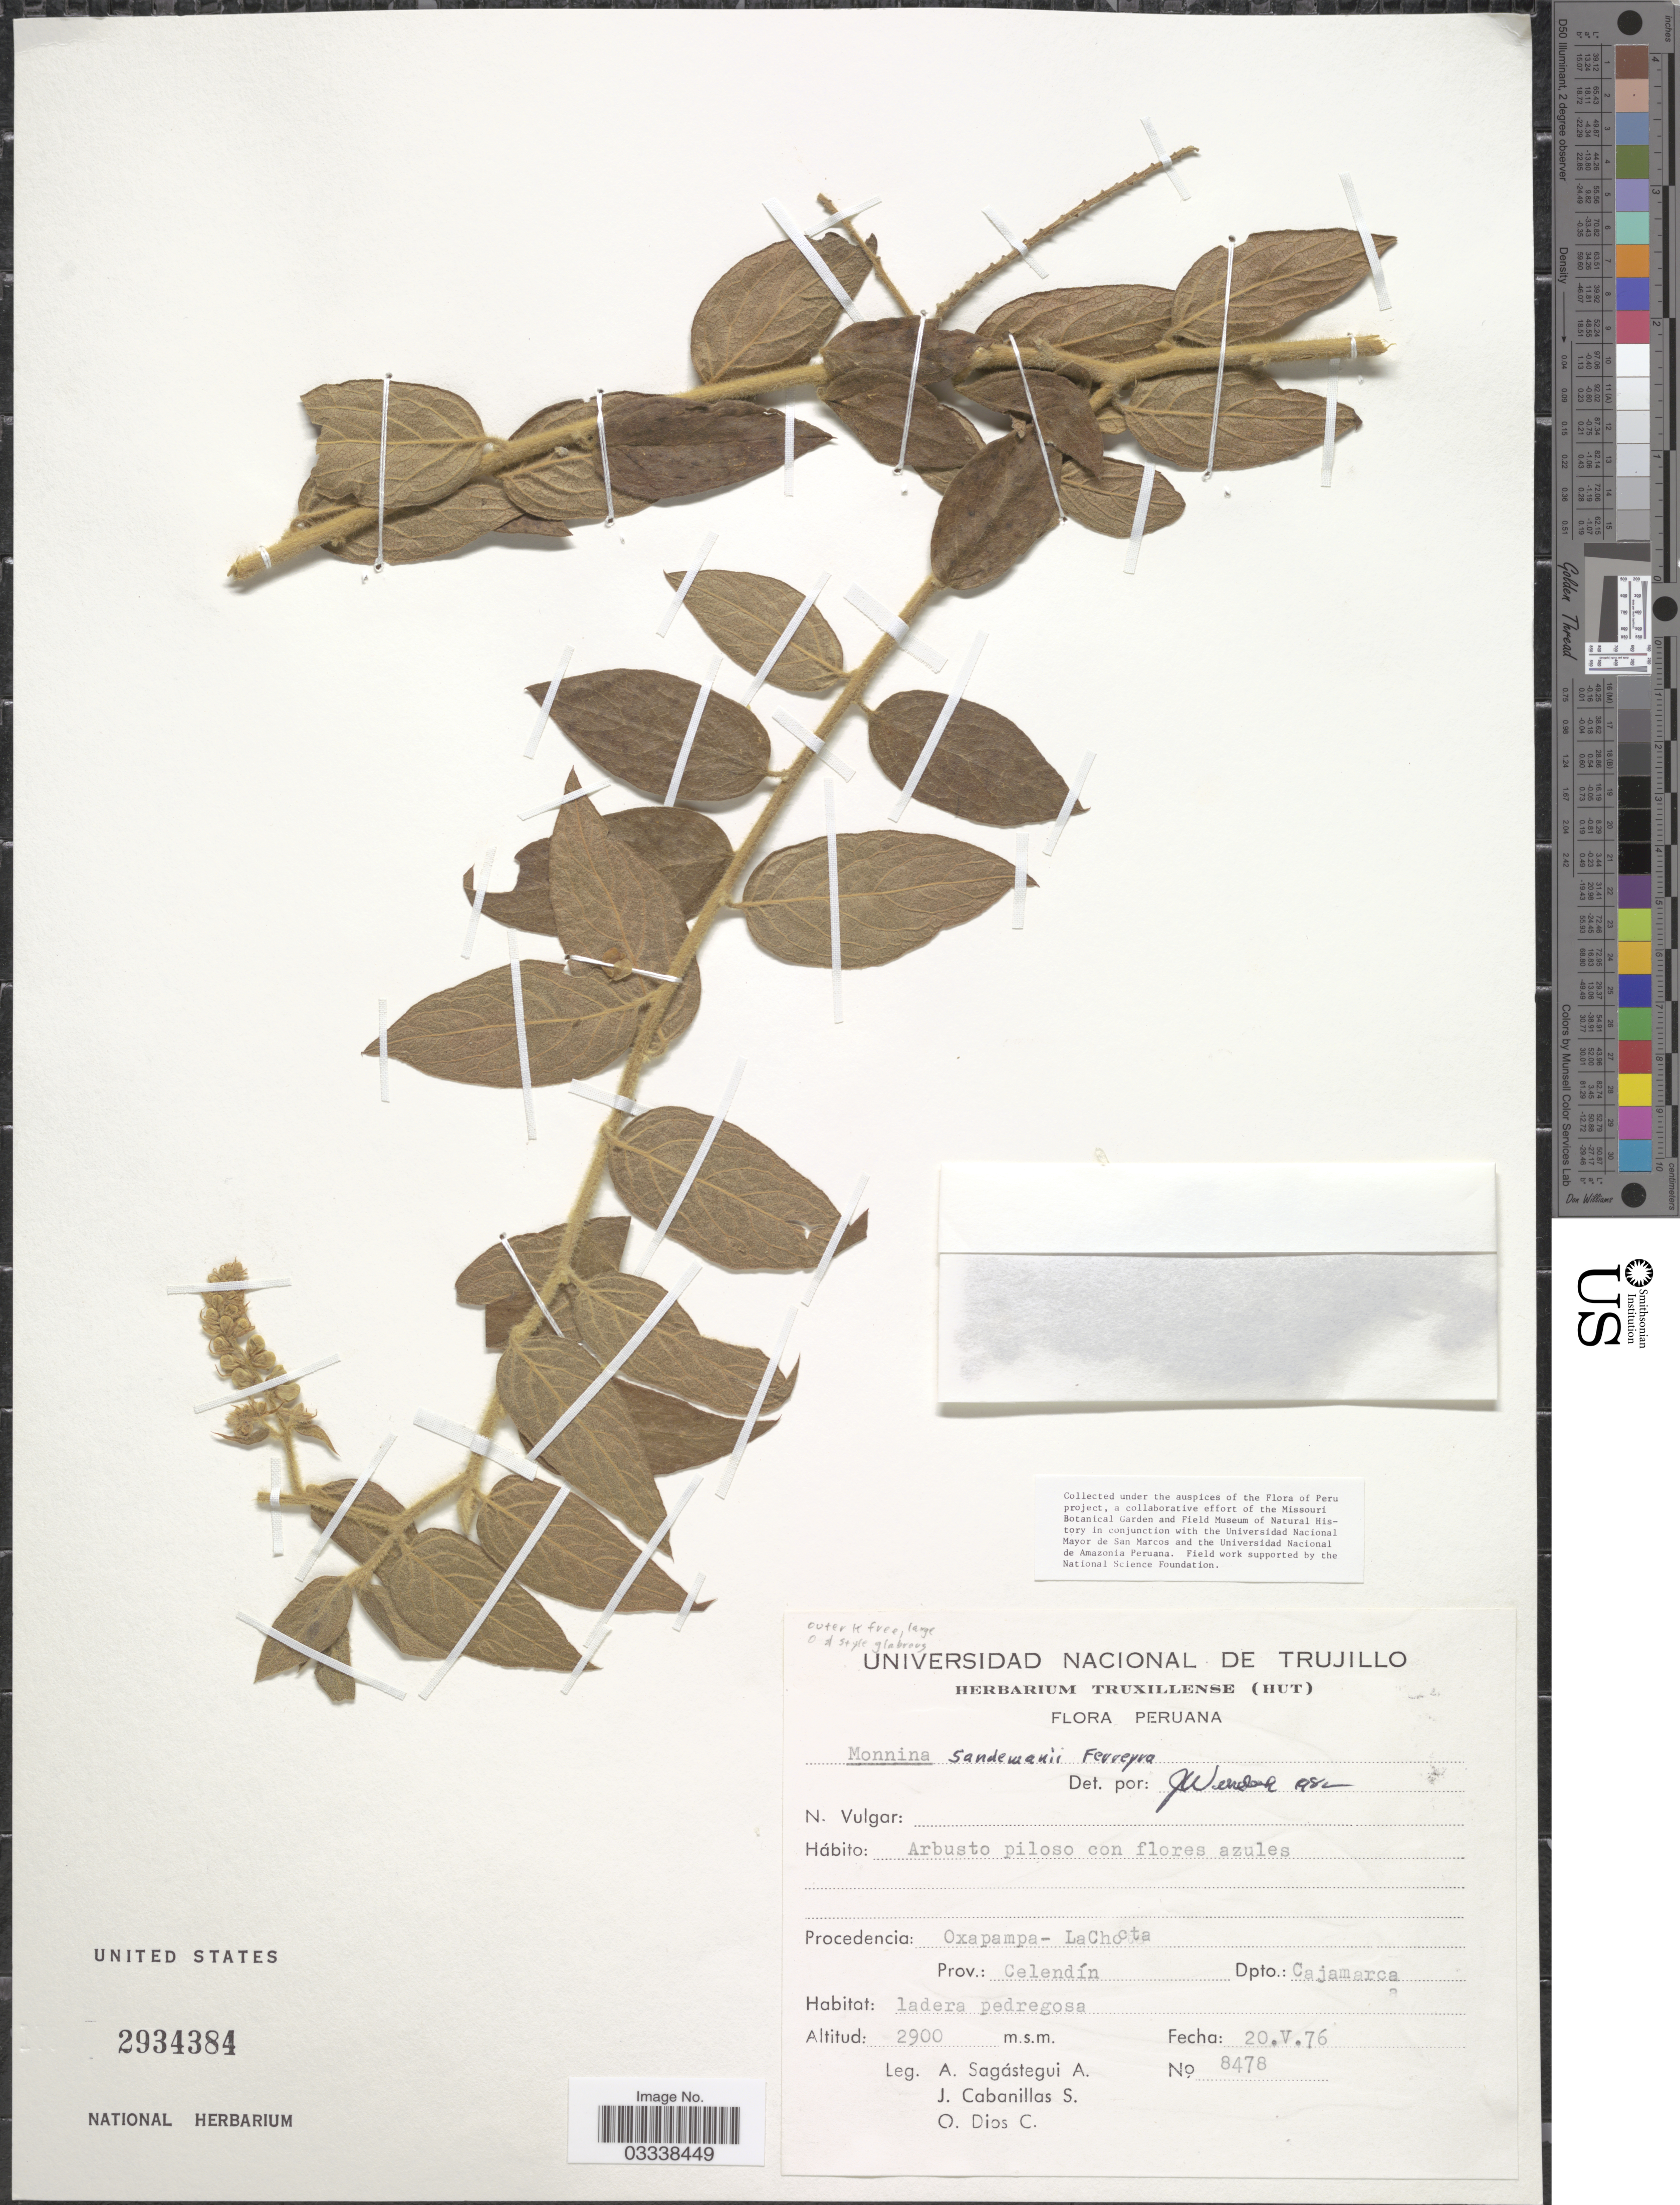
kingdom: Plantae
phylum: Tracheophyta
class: Magnoliopsida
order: Fabales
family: Polygalaceae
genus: Monnina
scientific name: Monnina sandemanii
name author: Ferreyra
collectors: A. Sagástegui A., J. Cabanillas S. & O. Dios C.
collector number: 8478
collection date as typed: Transcribed d/m/y: 20/5/76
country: Peru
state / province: Cajamarca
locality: Procedencia: Oxapampa-La Chocta, Prov.: Celendín, Dpto.: Cajamarca.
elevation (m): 2900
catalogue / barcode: US 2934384